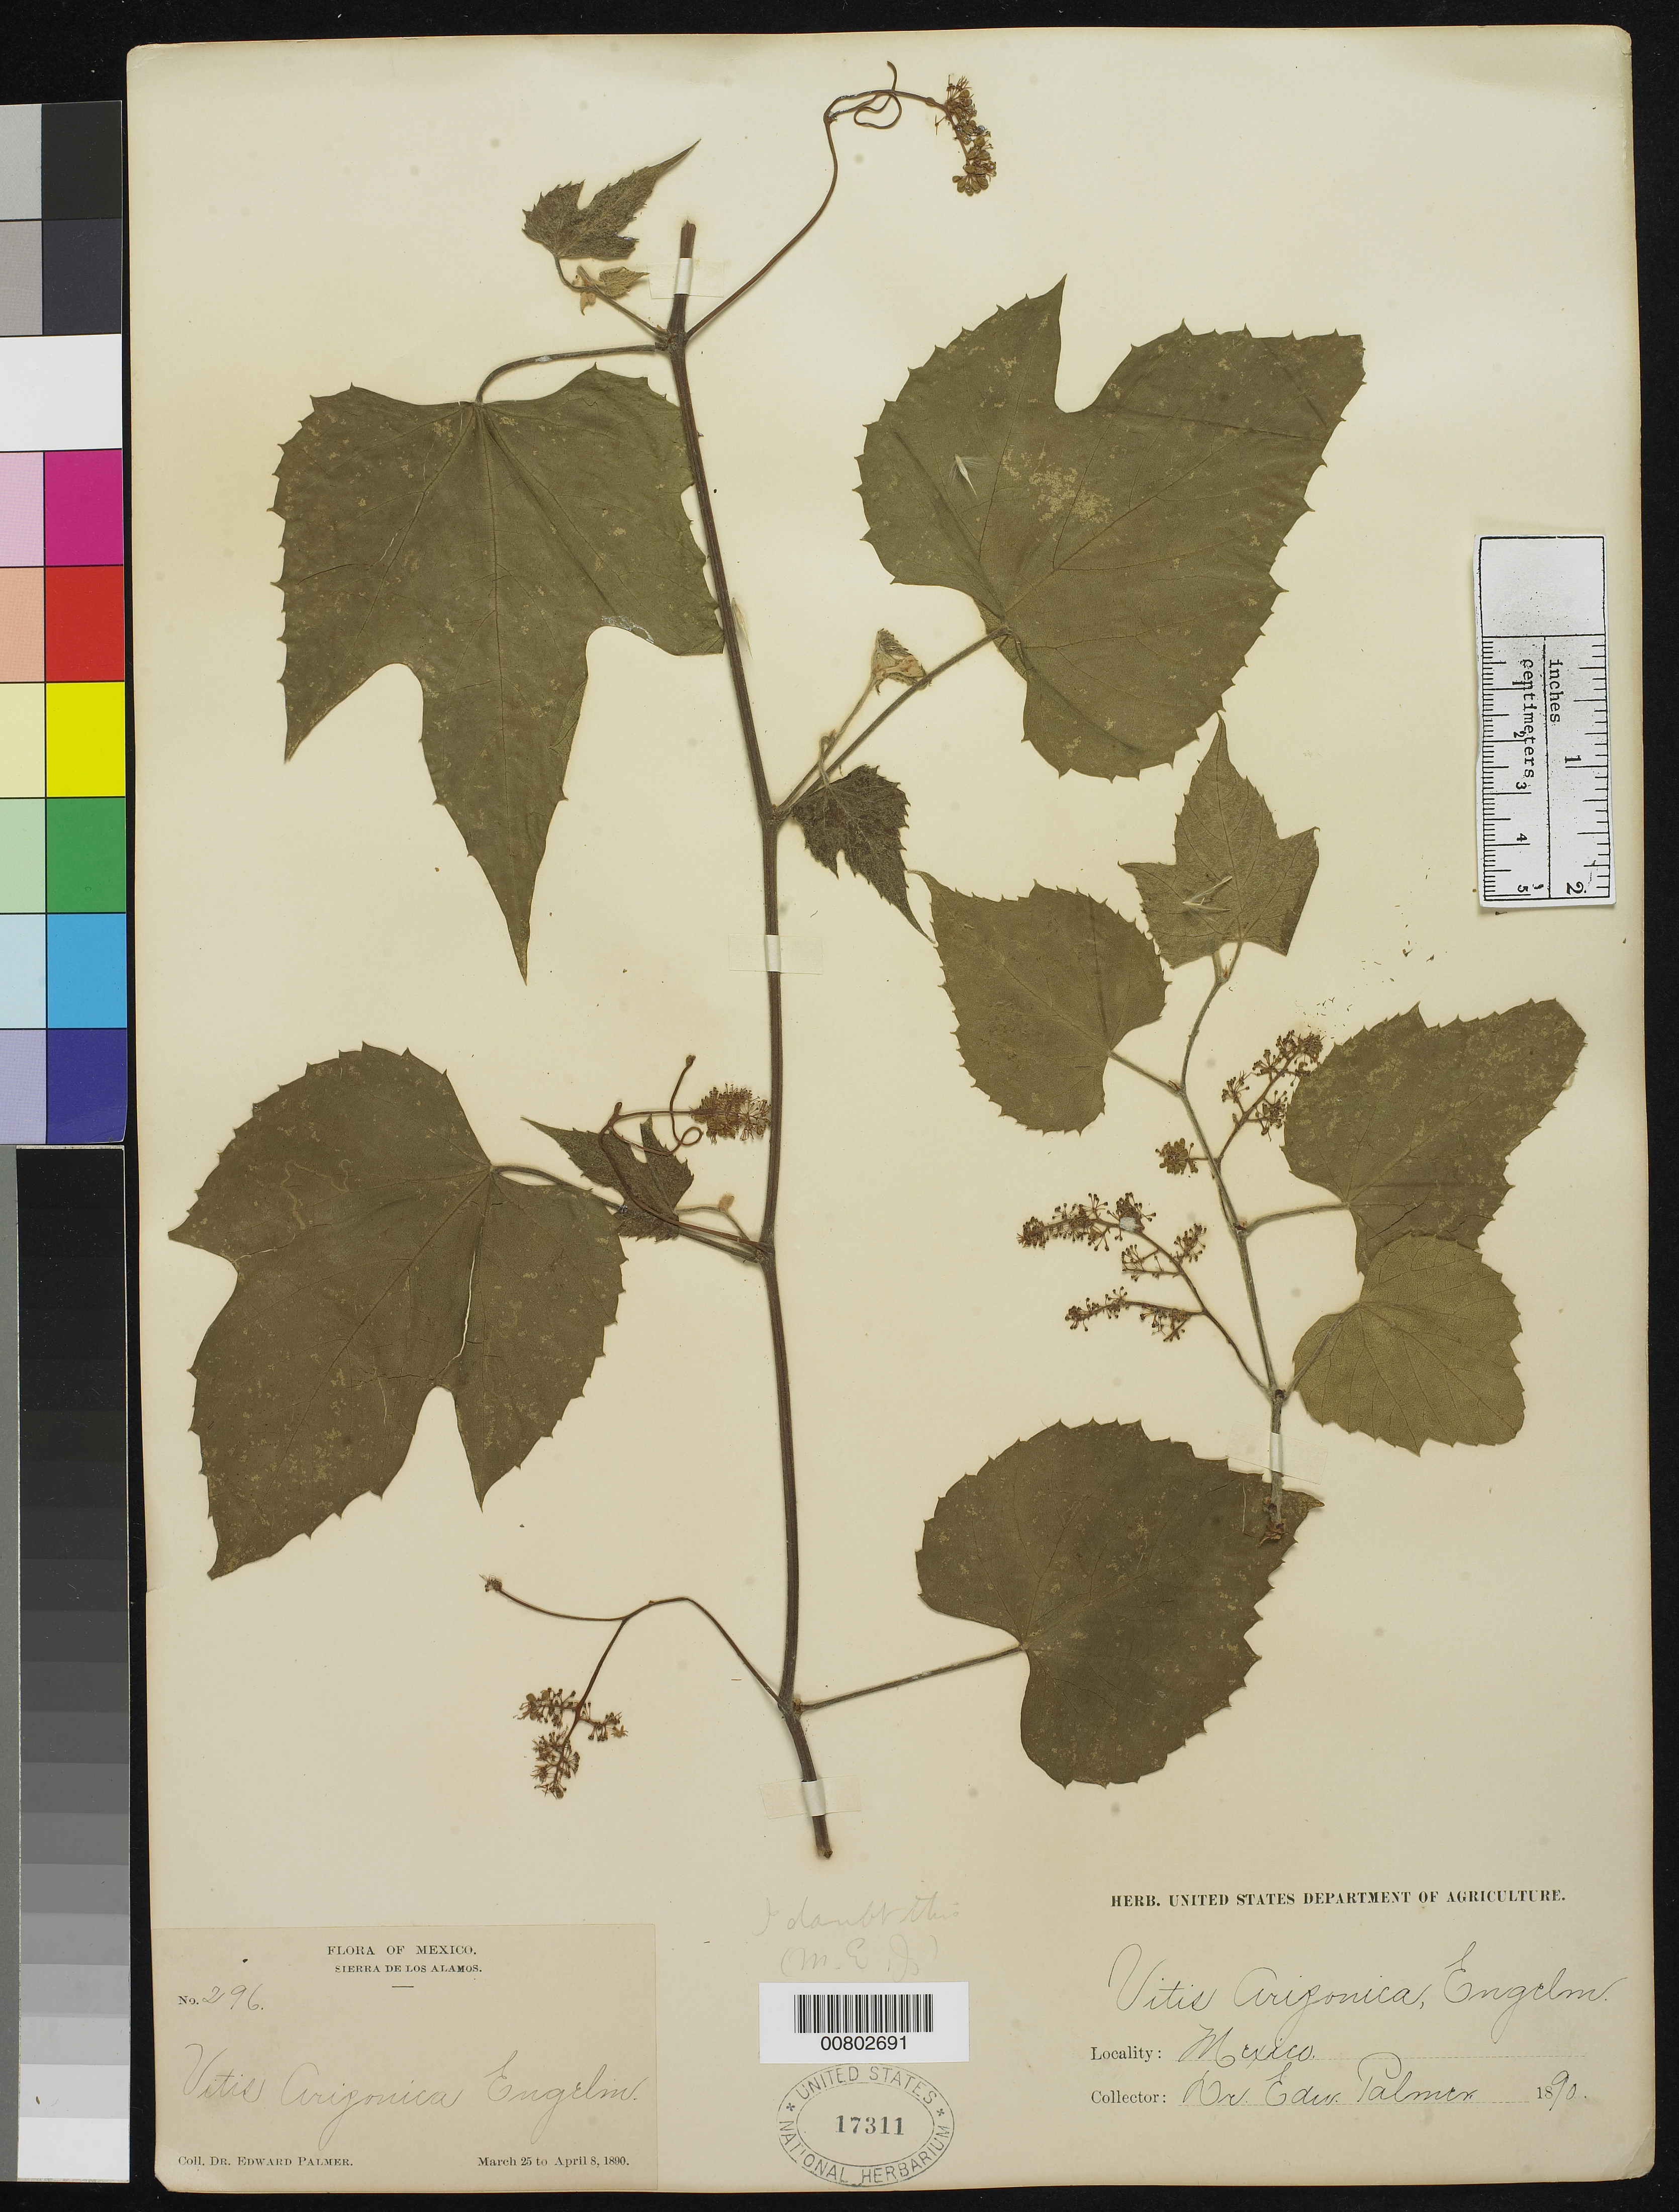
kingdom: Plantae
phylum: Tracheophyta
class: Magnoliopsida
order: Vitales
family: Vitaceae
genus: Vitis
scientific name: Vitis arizonica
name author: Engelm.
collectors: E. Palmer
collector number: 296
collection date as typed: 25 Mar 1890 to 08 Apr 1890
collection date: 1890-03-25/1890-04-08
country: Mexico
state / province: Sonora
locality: Sierra de los Alamos, Sonora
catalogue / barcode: US 17311